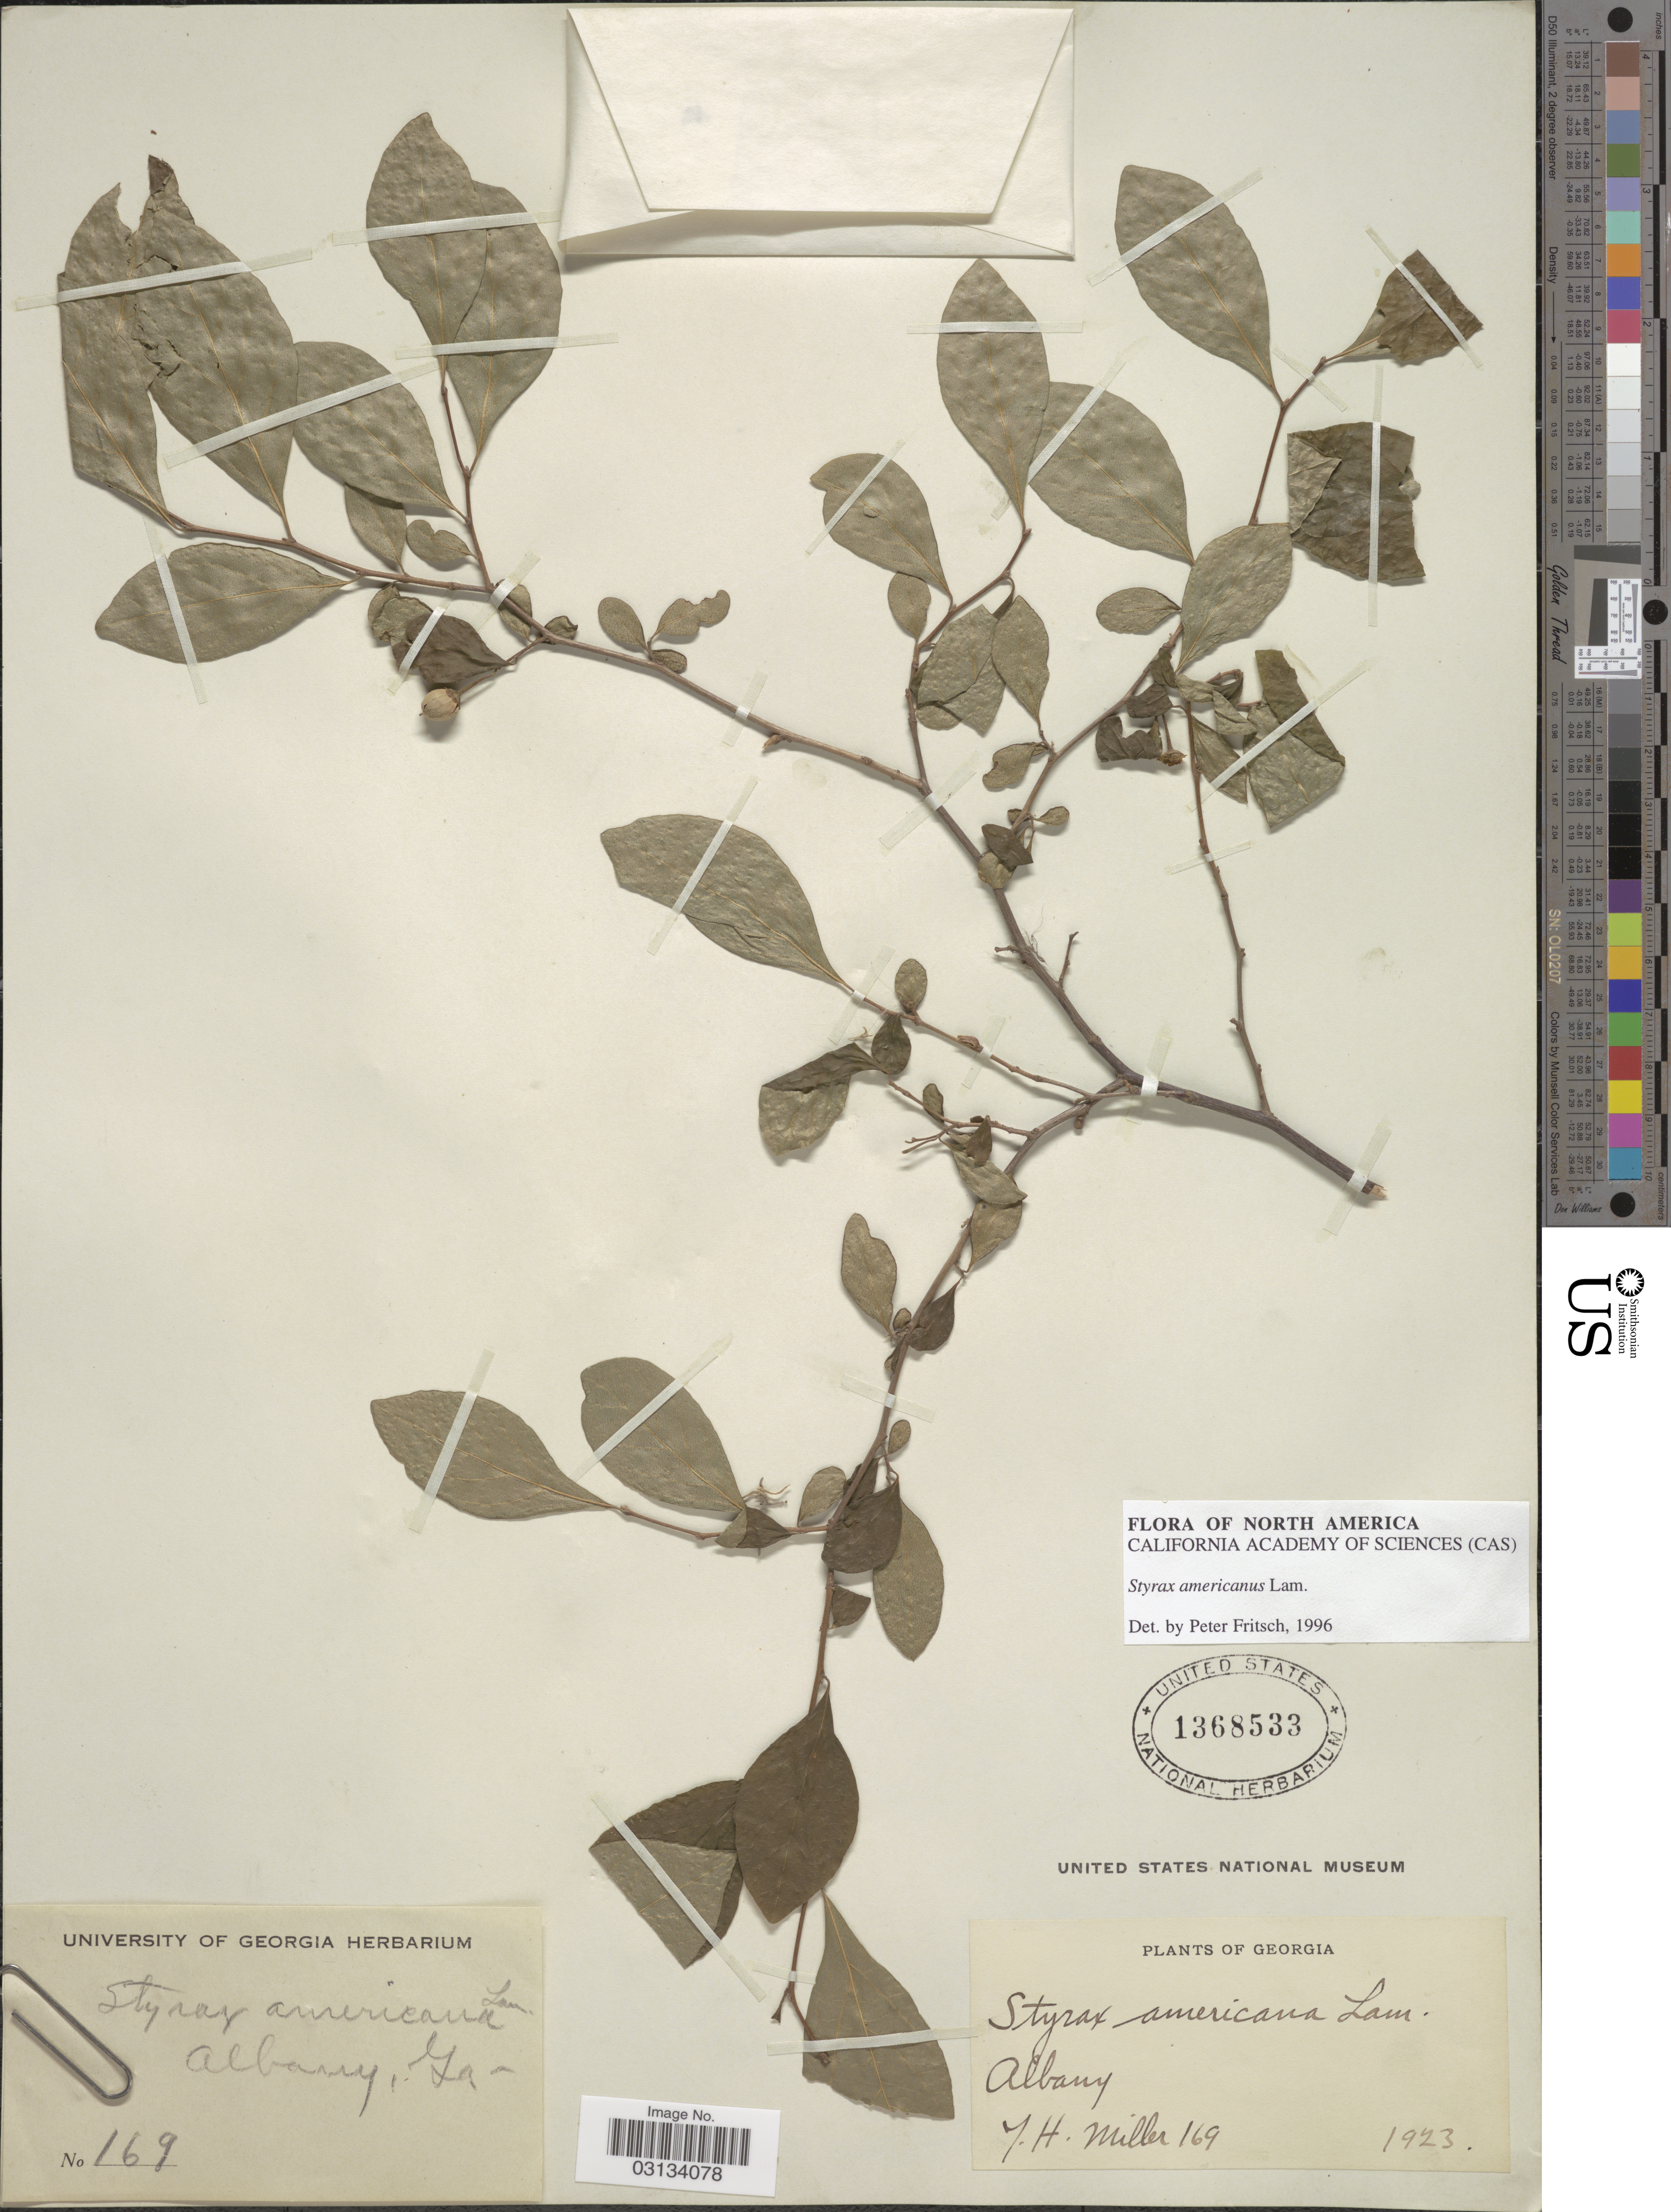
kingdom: Plantae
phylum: Tracheophyta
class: Magnoliopsida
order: Ericales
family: Styracaceae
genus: Styrax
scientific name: Styrax americanus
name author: Lam.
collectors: J. H. Miller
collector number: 169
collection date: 1923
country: United States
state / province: Georgia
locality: Albany. Ga.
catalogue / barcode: US 1368533